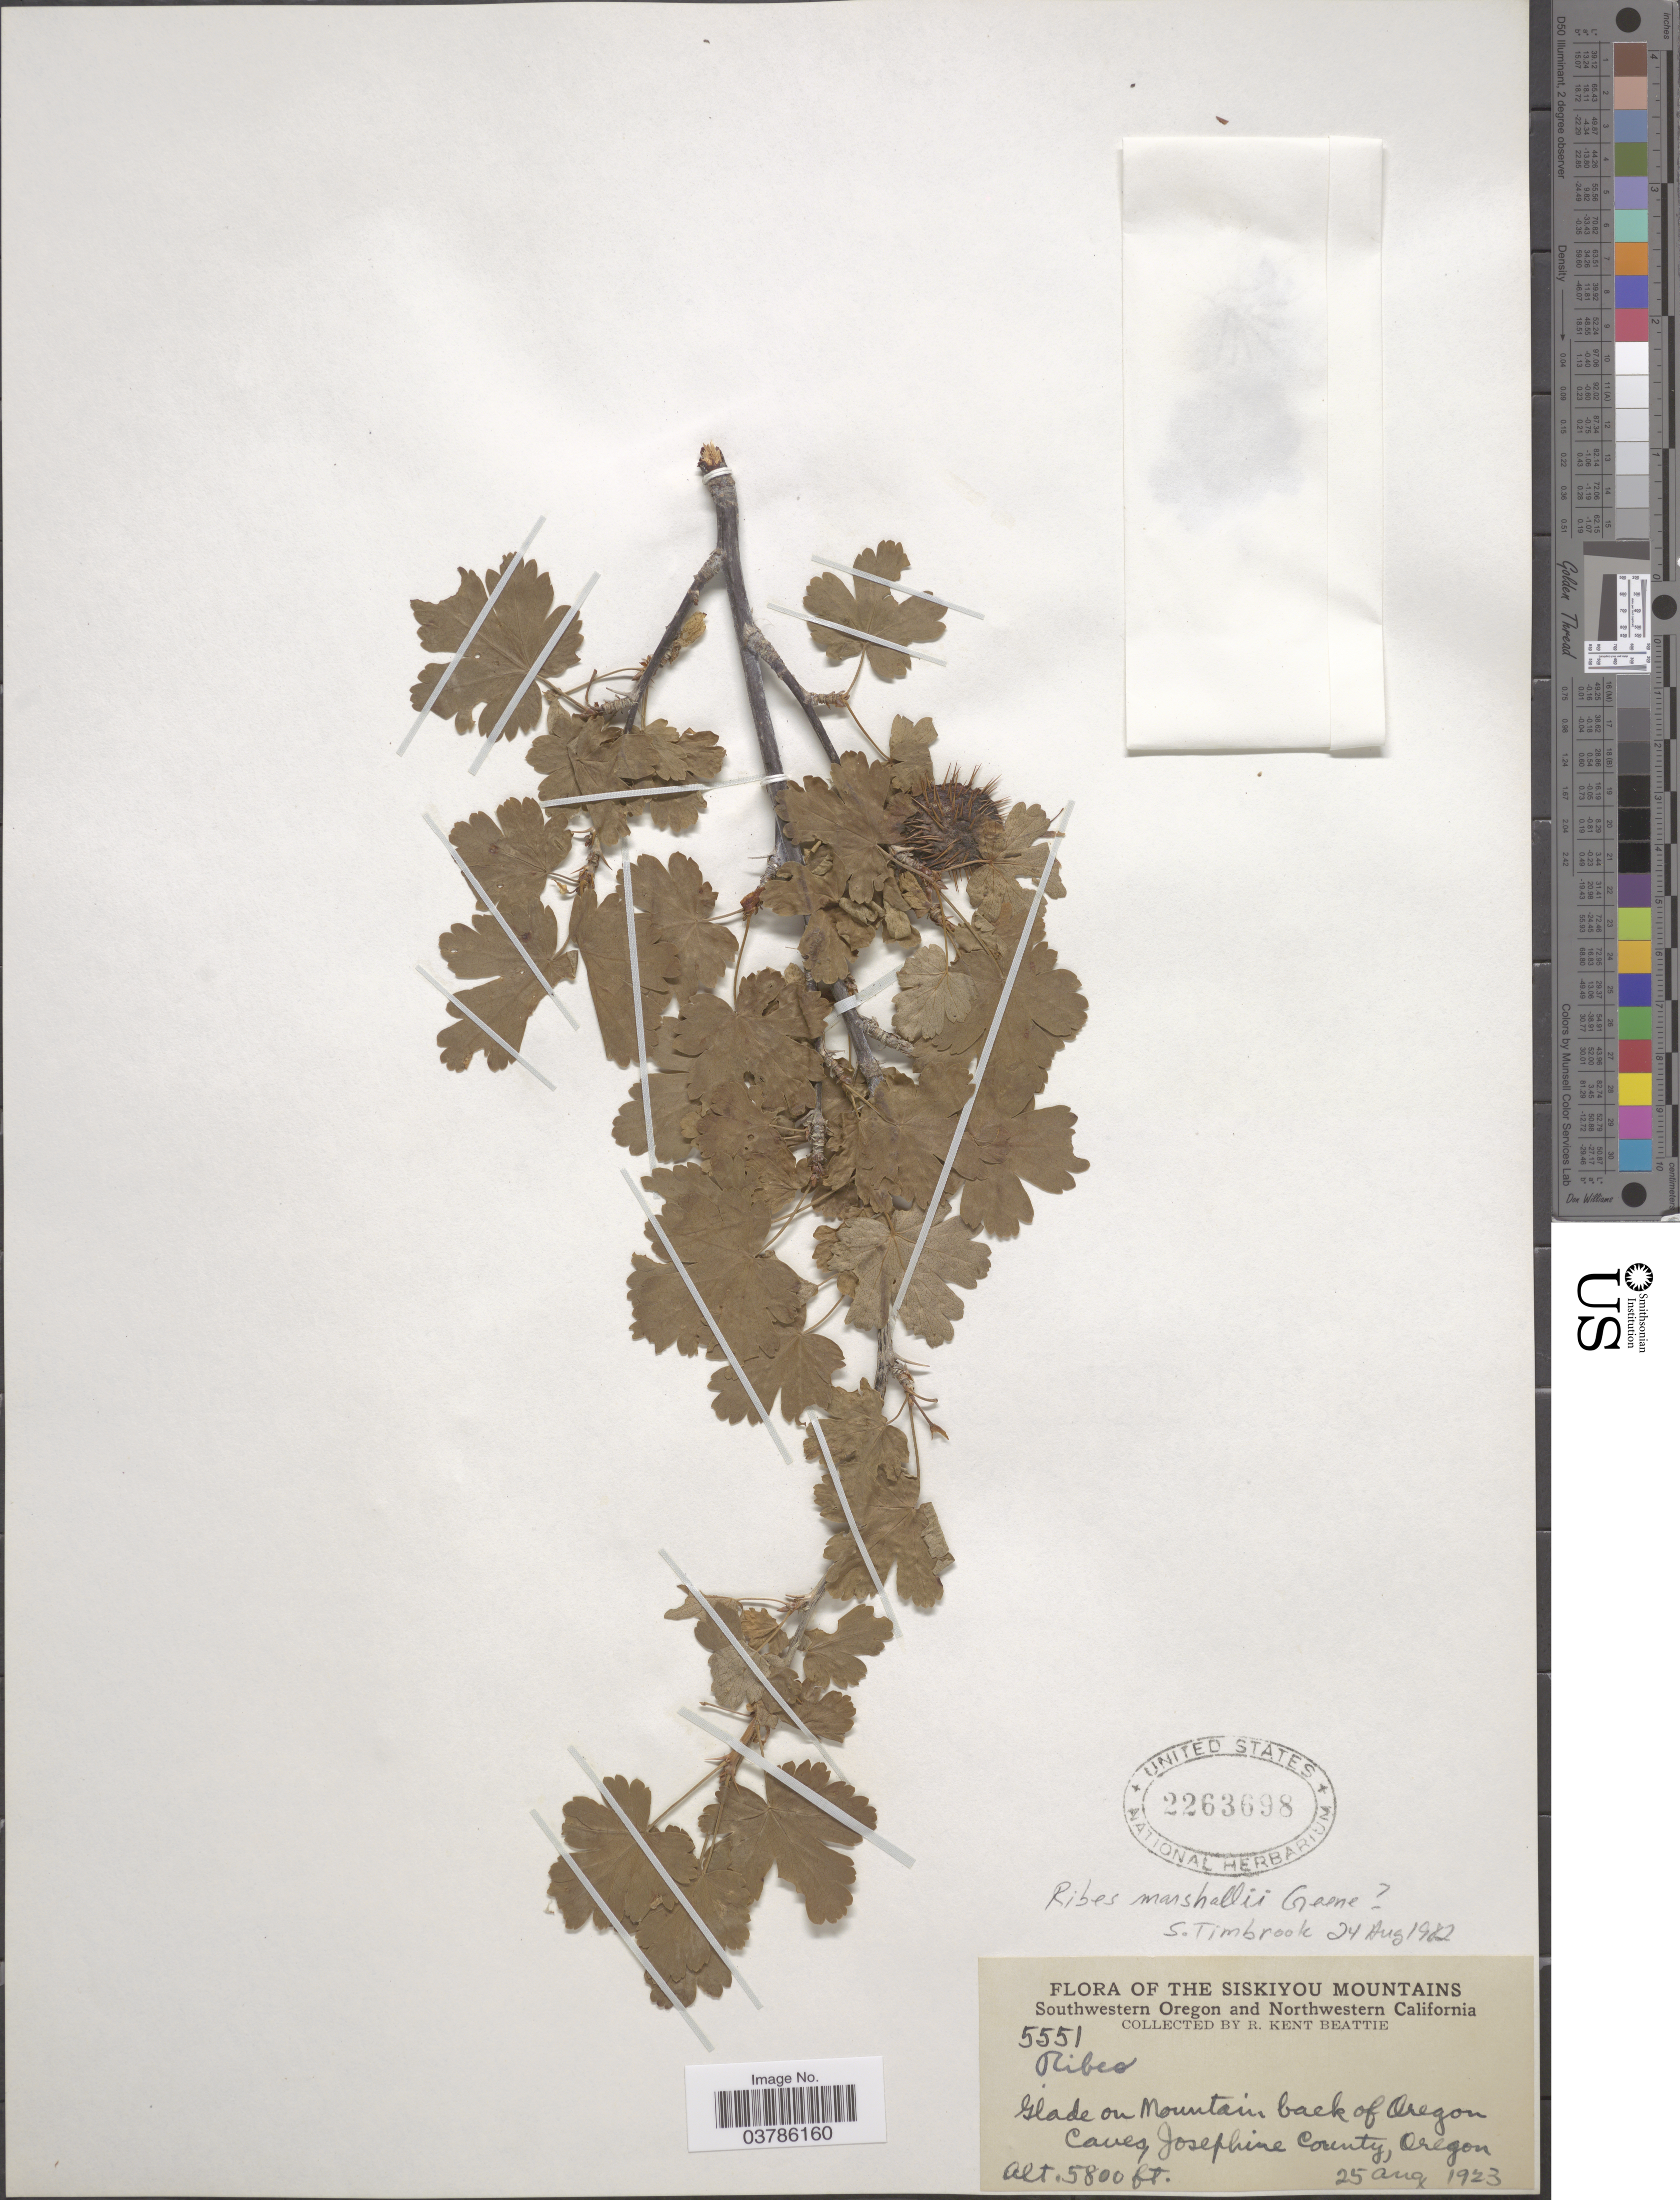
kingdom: Plantae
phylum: Tracheophyta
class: Magnoliopsida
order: Saxifragales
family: Grossulariaceae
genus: Ribes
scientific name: Ribes marshallii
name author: Greene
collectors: R. K. Beattie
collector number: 5551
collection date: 1923-08-25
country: United States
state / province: Oregon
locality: The Siskiyou Mountains. Southwestern Oregon. Glade on Mountain back of Oregon Caves, Josephine County.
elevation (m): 1768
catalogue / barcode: US 2263698